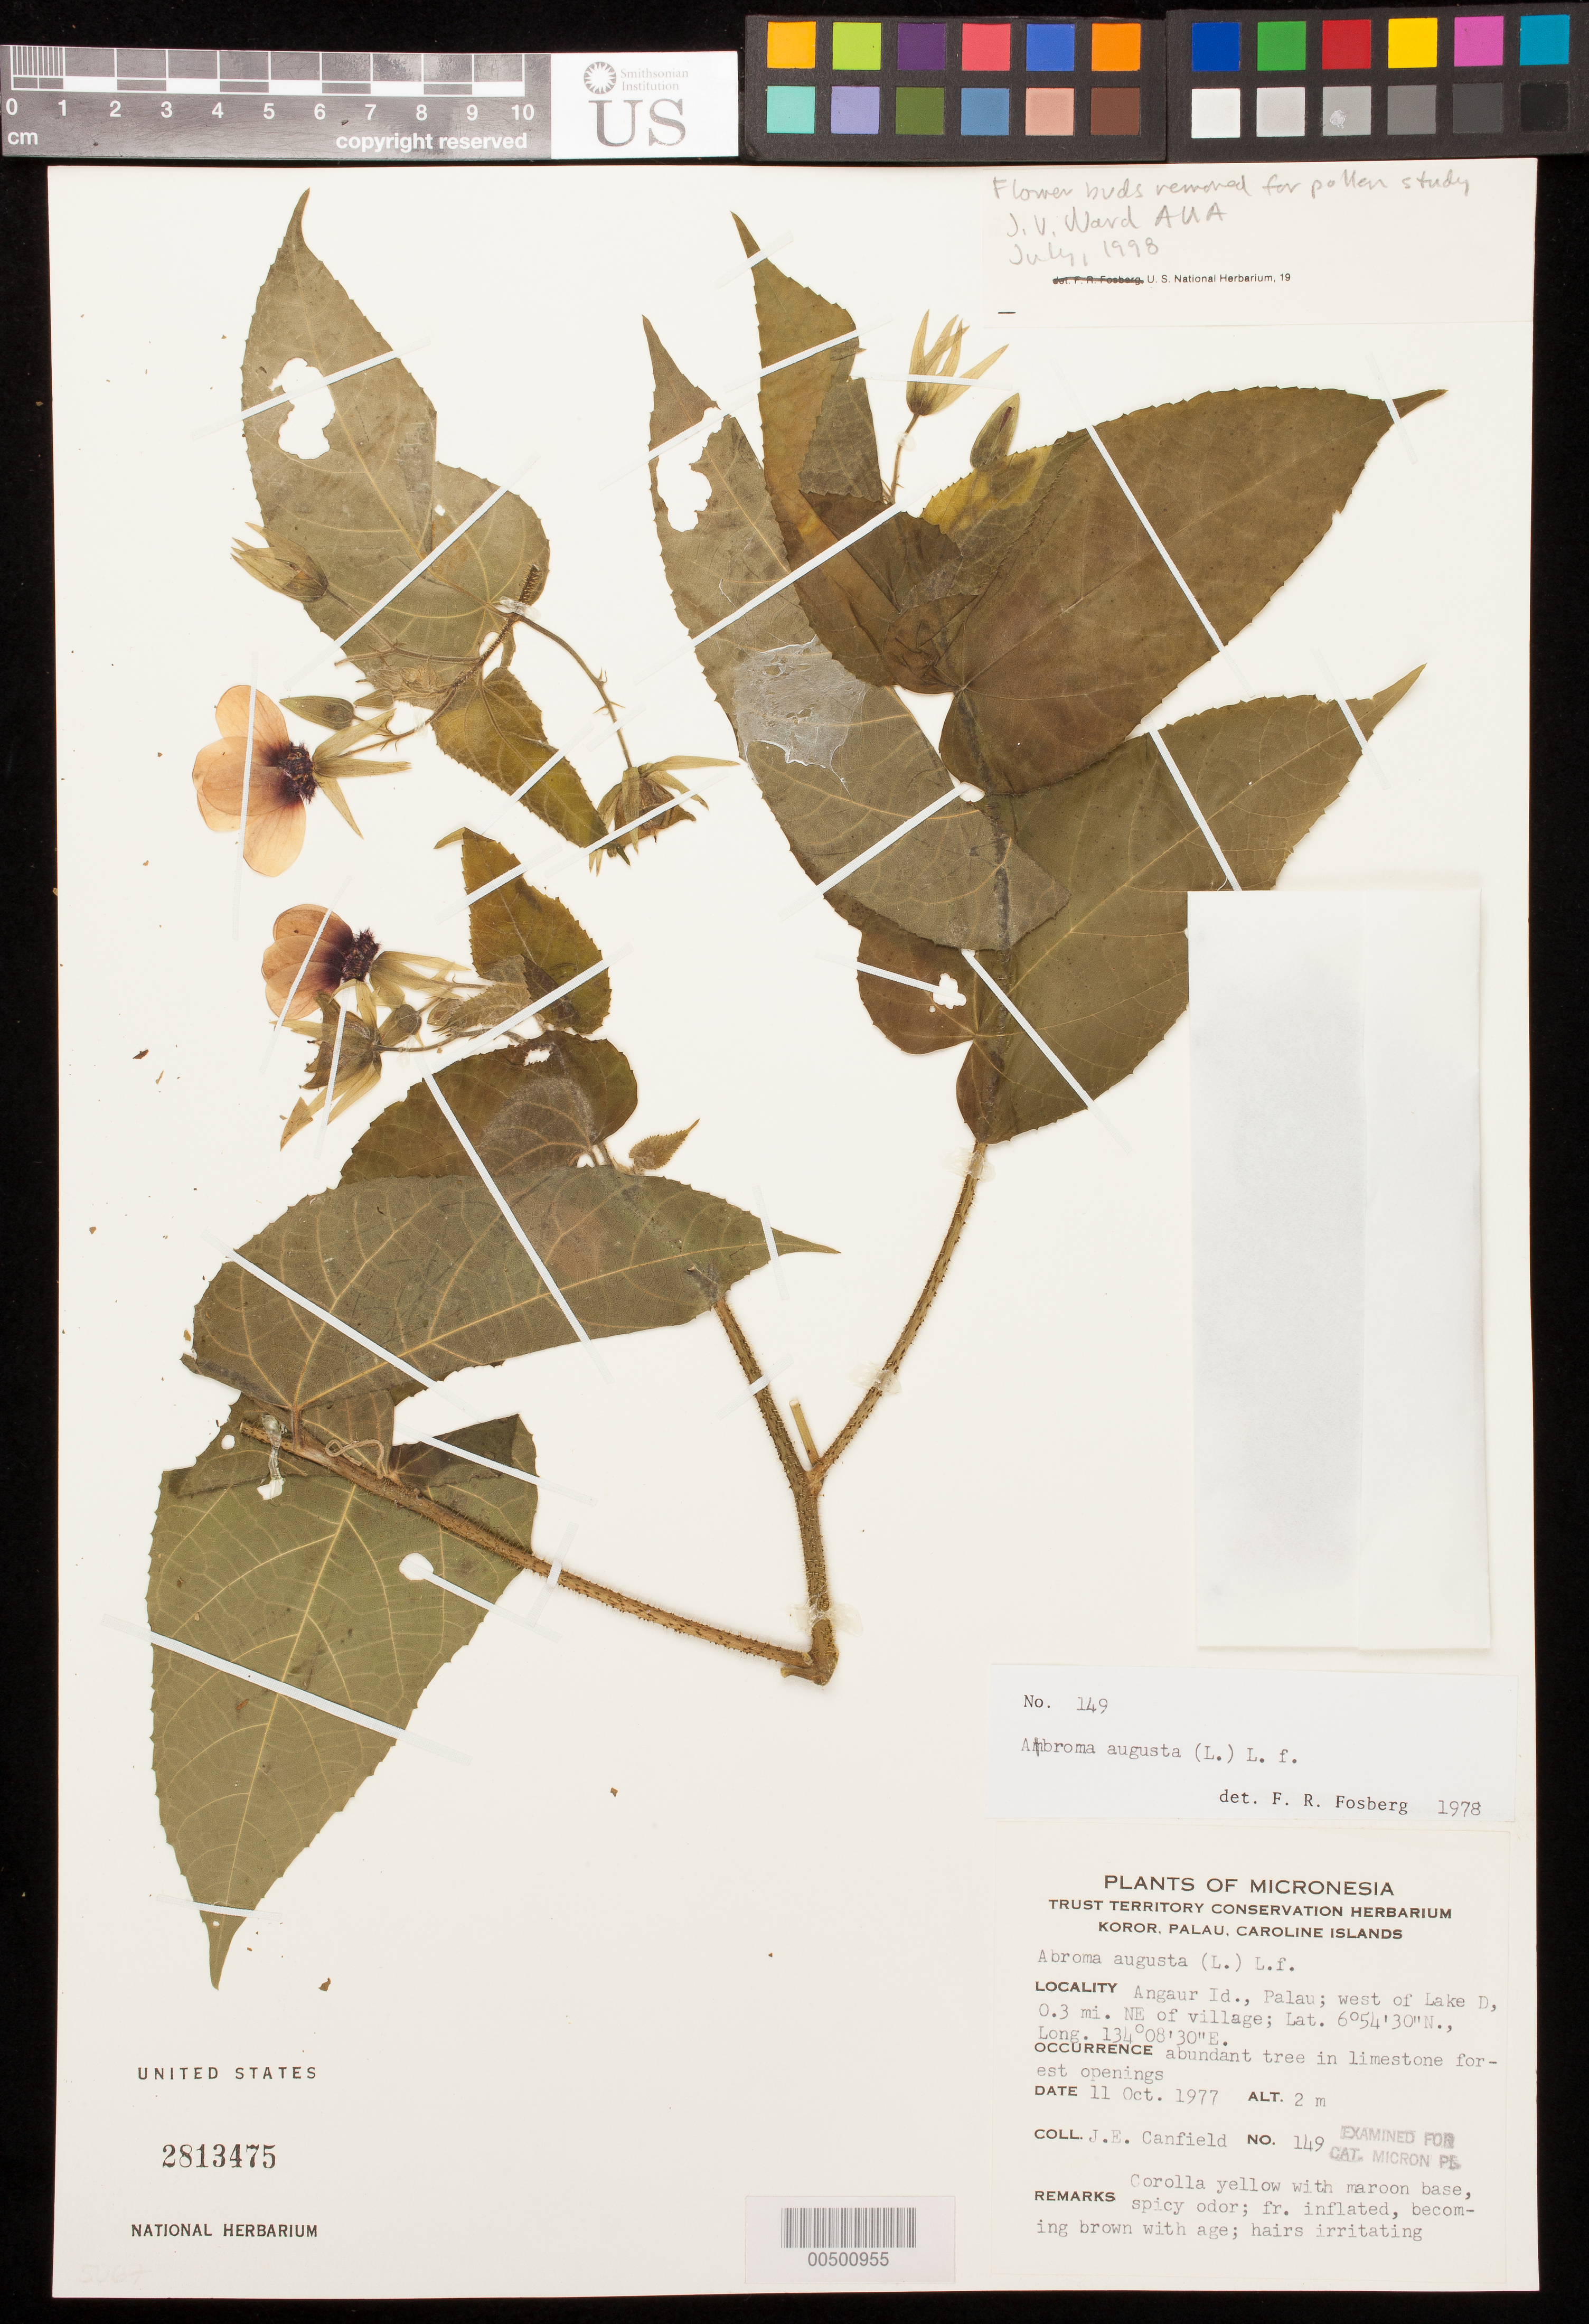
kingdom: Plantae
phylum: Tracheophyta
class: Magnoliopsida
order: Malvales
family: Malvaceae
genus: Abroma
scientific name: Abroma augusta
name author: (L.) L. f.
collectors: J. E. Canfield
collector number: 149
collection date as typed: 11 Oct 1977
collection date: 1977-10-11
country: Palau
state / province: Angaur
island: Ngeaur [Angaur]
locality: W of Lake D, 0.3 mi. NE of village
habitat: abundant tree in limestone forest openings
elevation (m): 2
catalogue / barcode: US 2813475